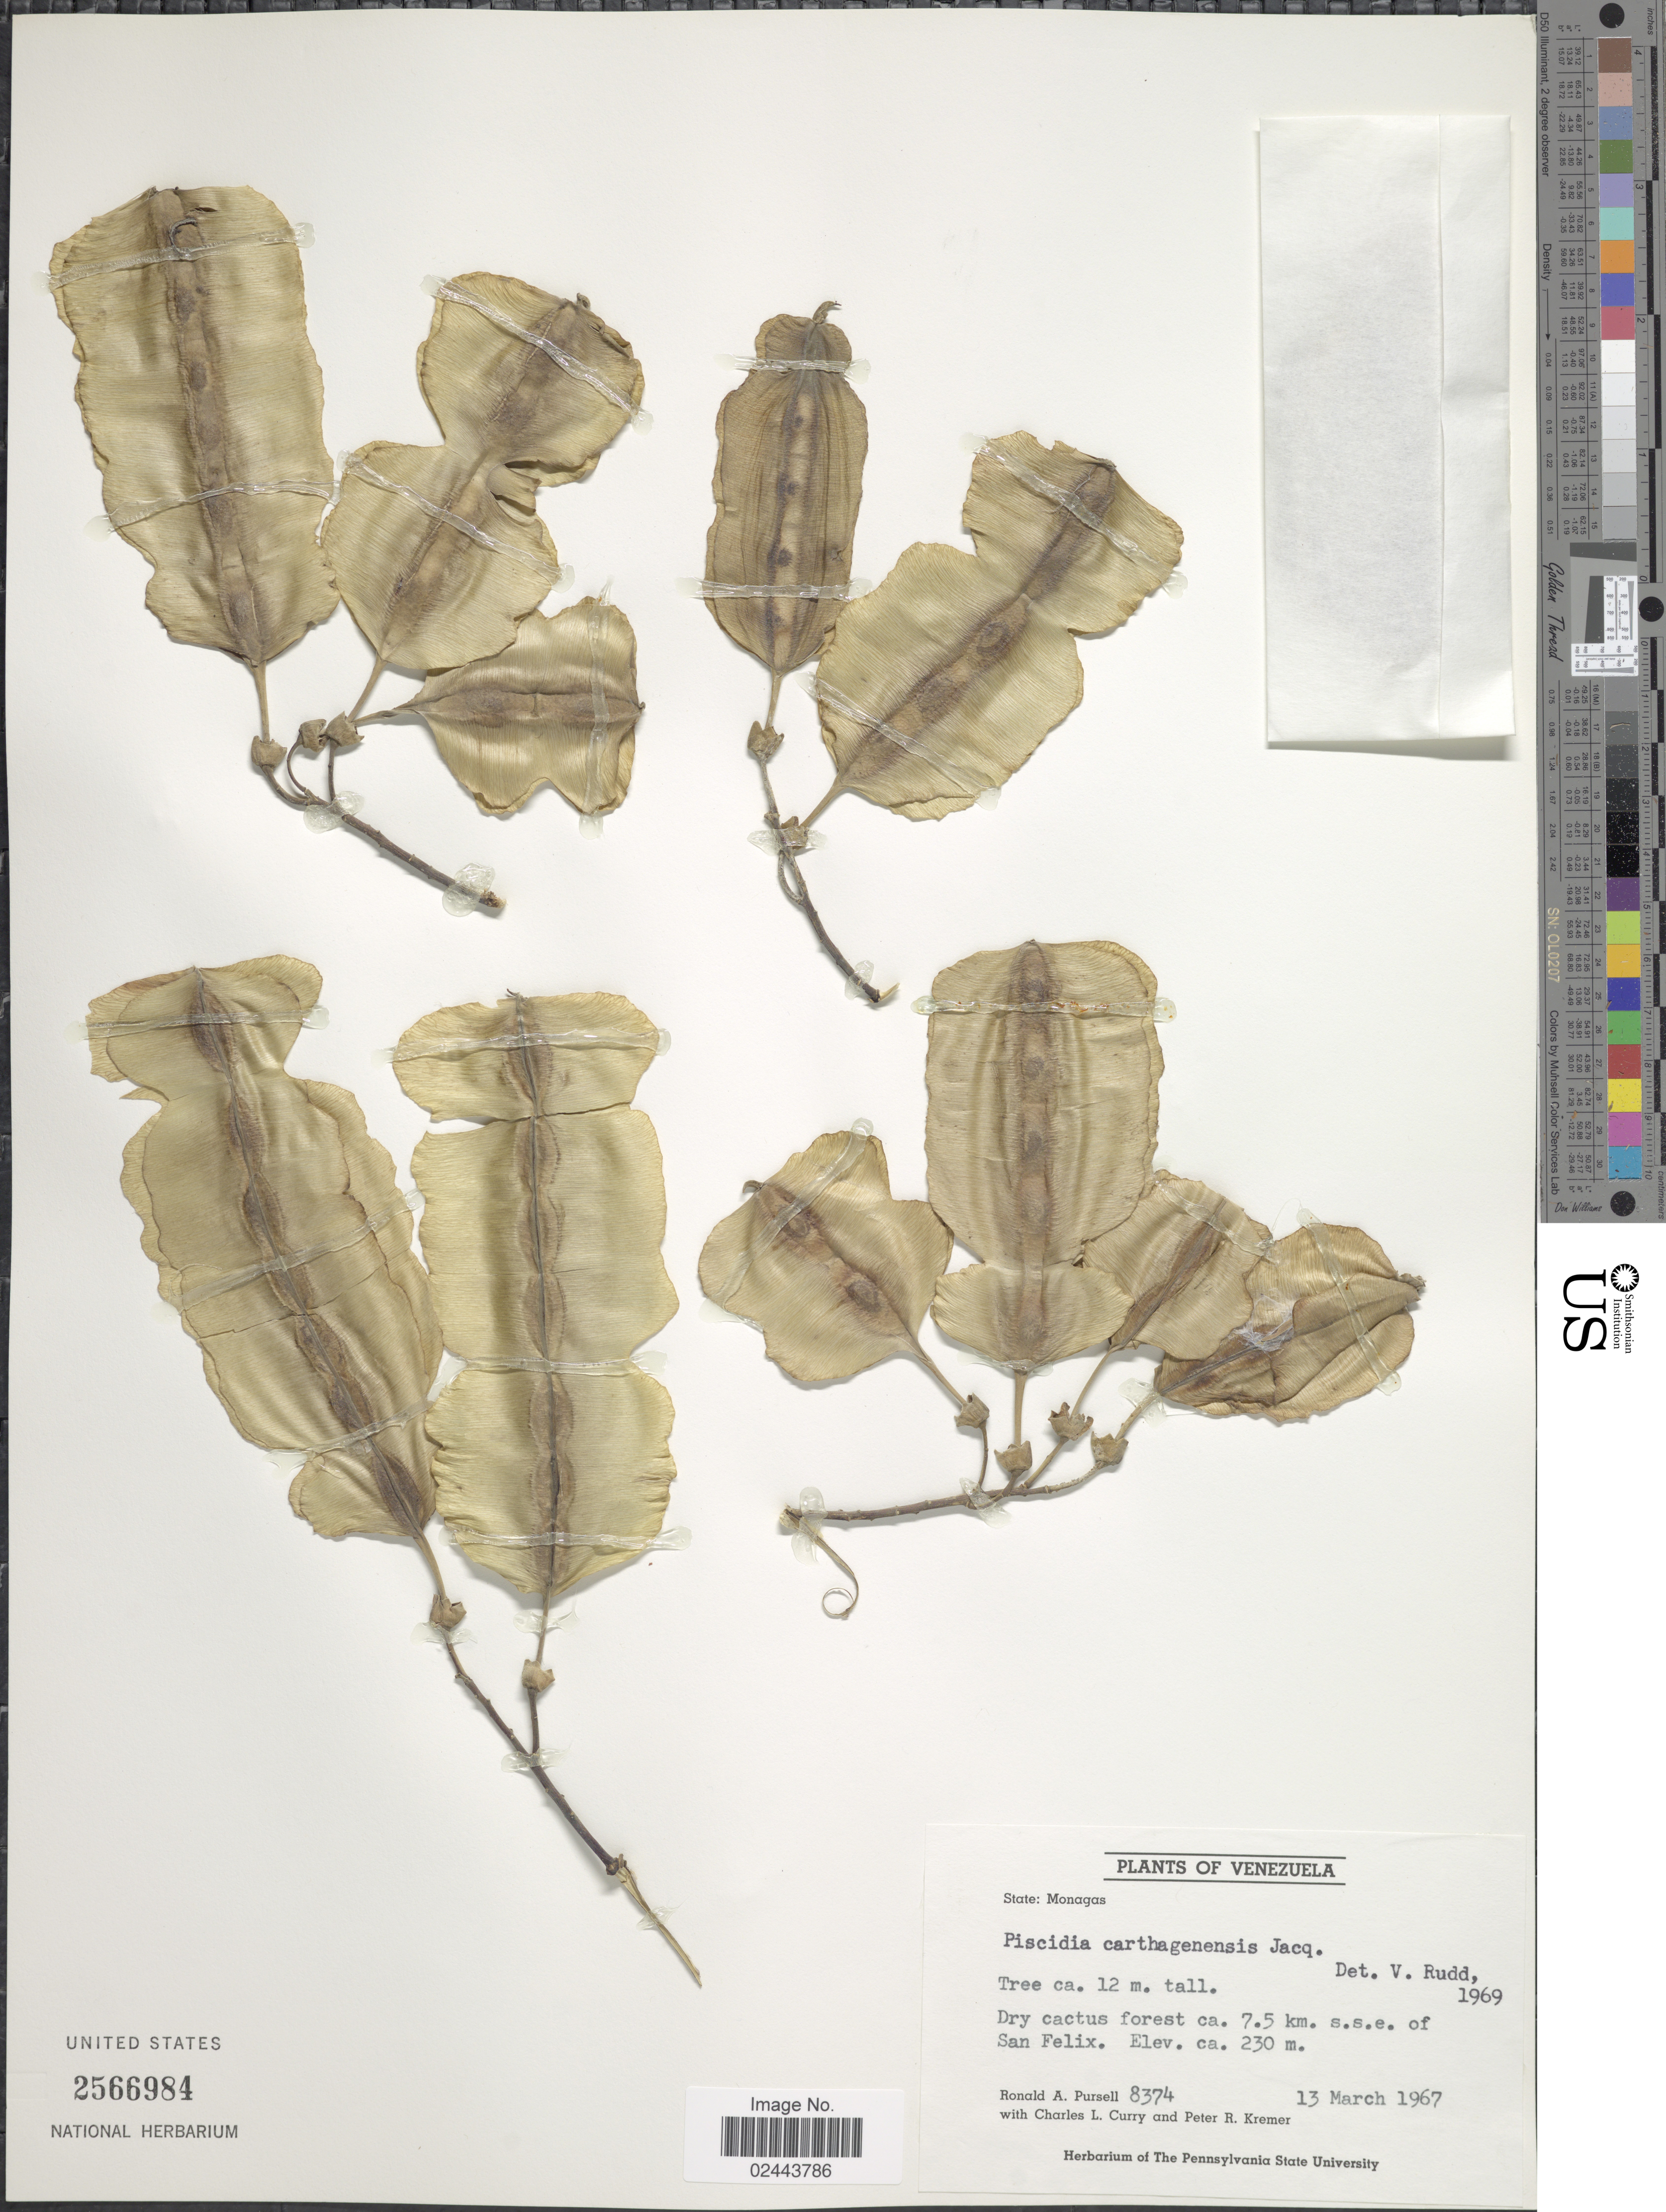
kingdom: Plantae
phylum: Tracheophyta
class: Magnoliopsida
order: Fabales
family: Fabaceae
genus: Piscidia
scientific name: Piscidia carthagenensis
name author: Jacq.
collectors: R. A. Pursell, C. L. Curry & P. Kremer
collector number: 8374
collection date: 1967-03-13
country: Venezuela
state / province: Monagas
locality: Dry cactus forest ca. 7.5 km. s.s.e. of San Felix.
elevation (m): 230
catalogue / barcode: US 2566984